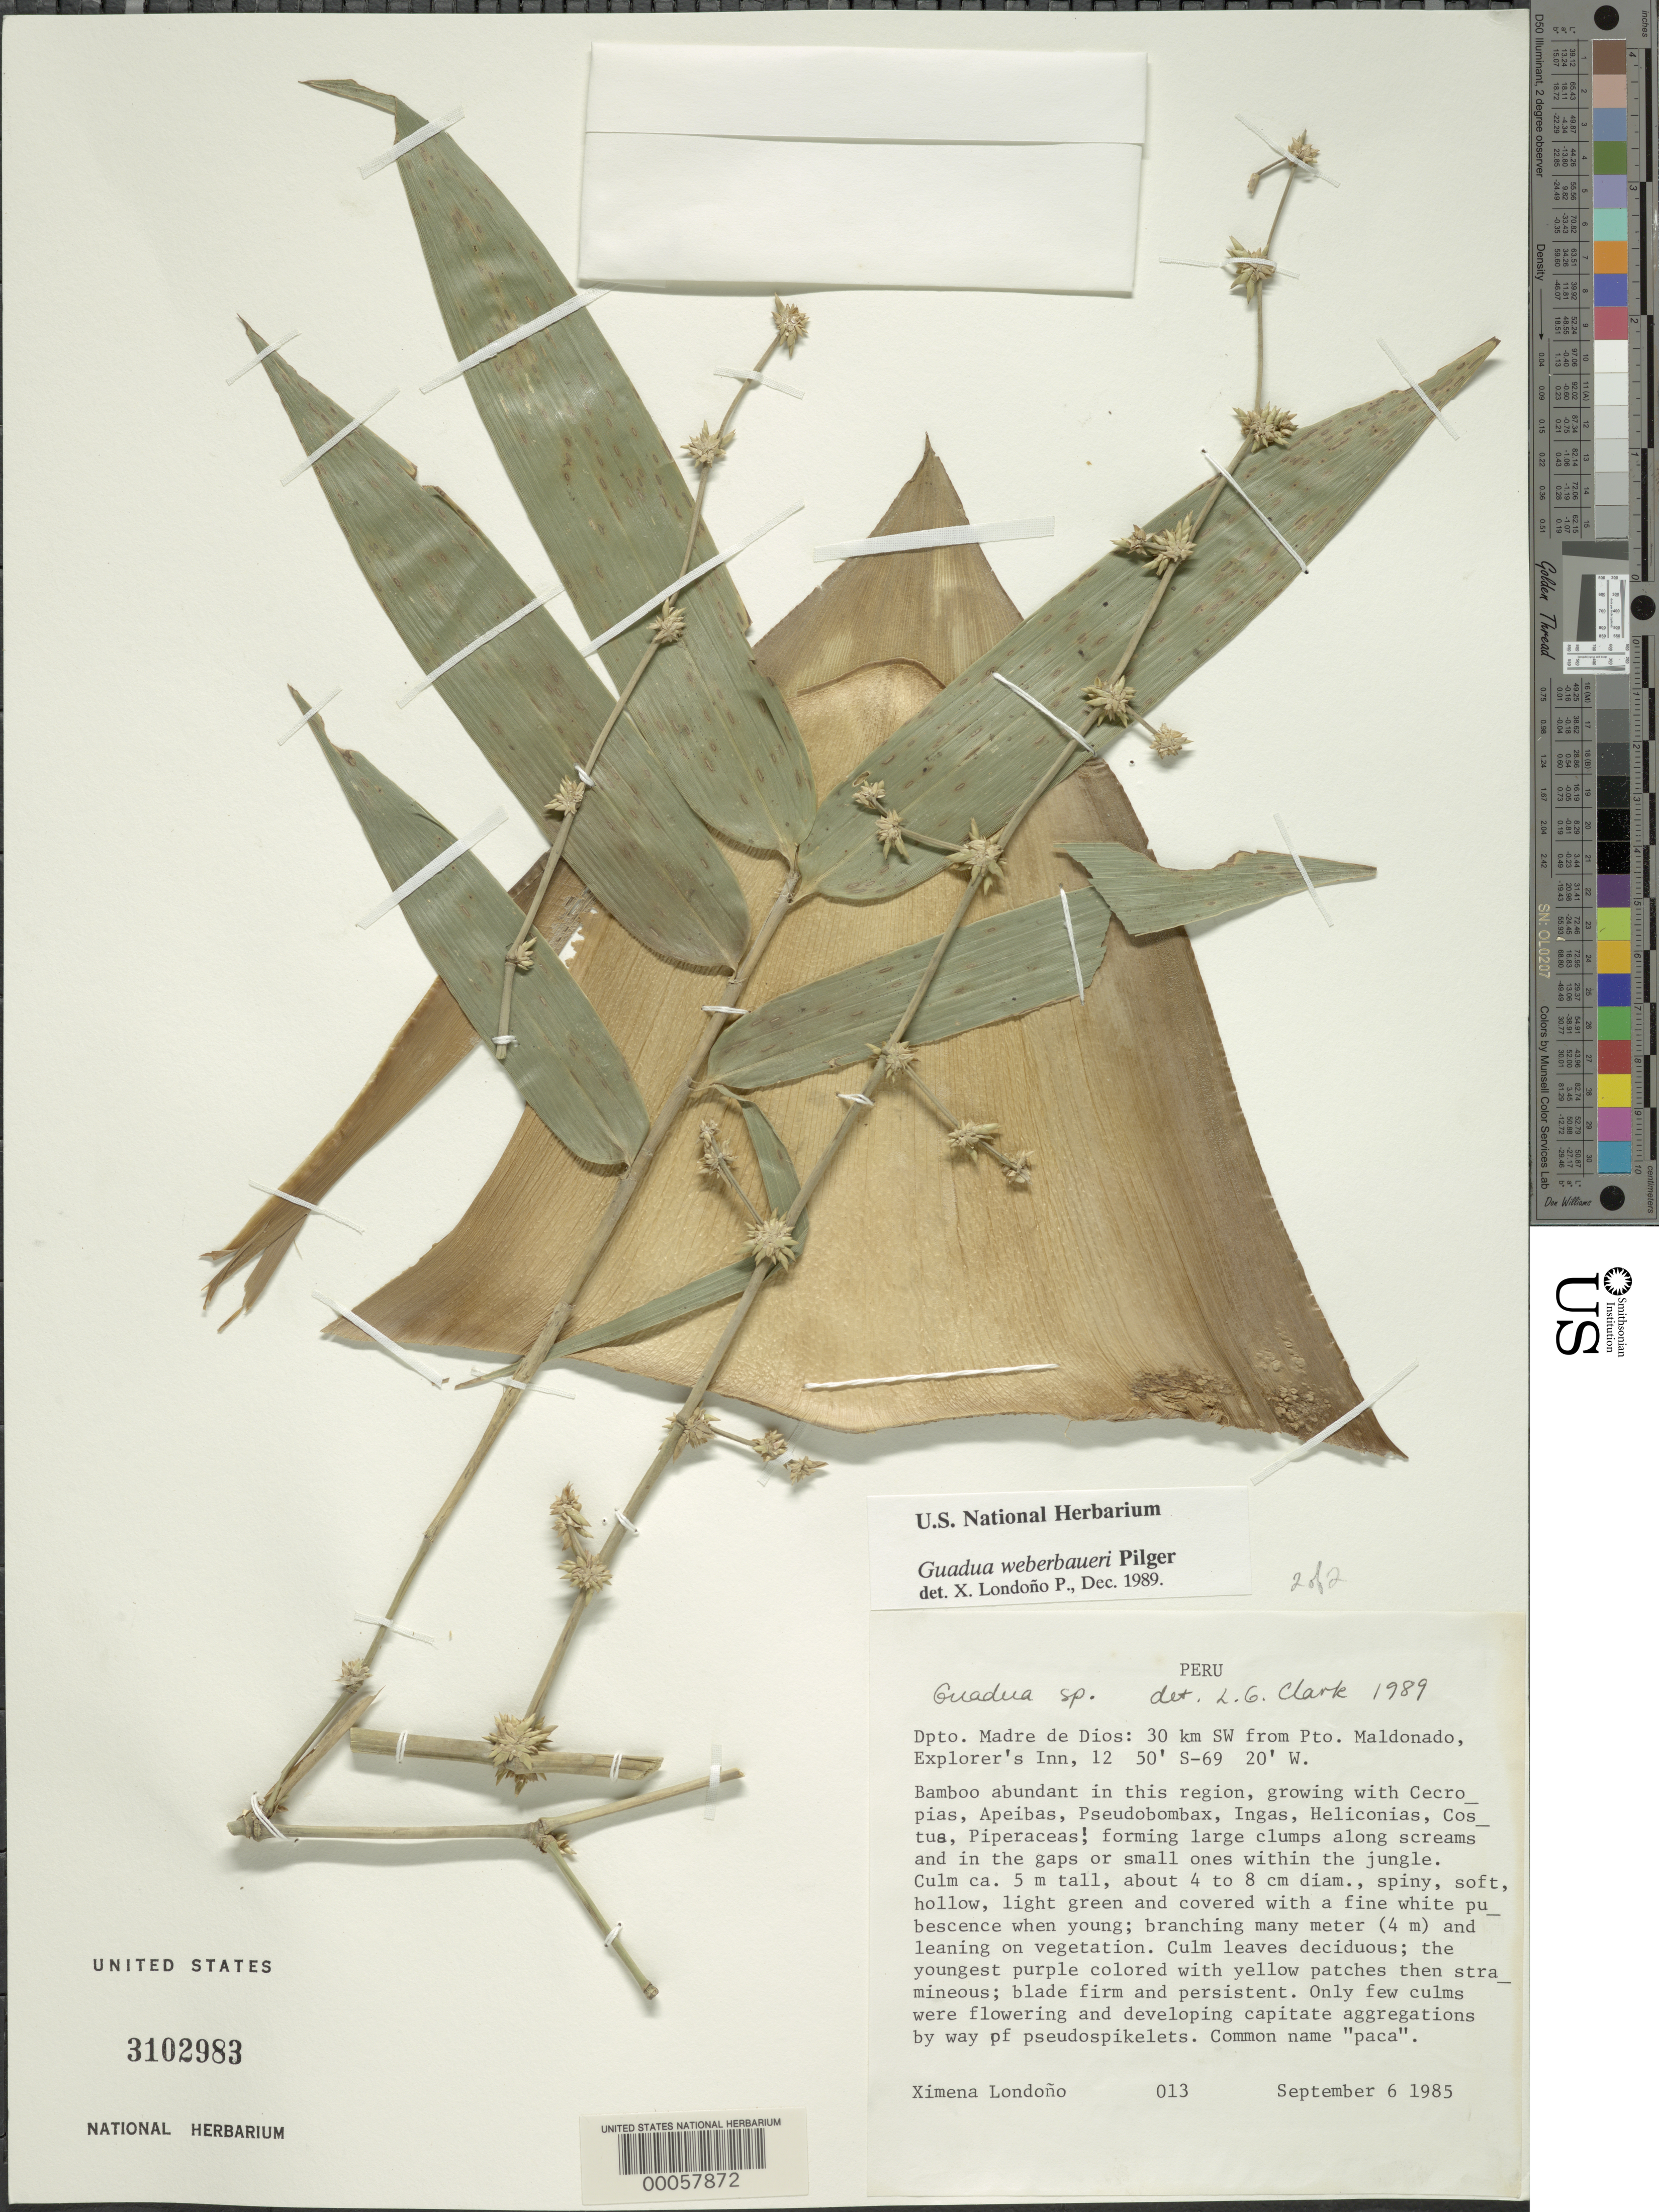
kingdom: Plantae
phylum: Tracheophyta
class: Liliopsida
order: Poales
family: Poaceae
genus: Guadua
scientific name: Guadua weberbaueri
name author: Pilg.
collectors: X. Londoño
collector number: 85-013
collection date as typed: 06 Sep 1985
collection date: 1985-09-06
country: Peru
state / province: Madre de Dios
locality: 30 km sw from pto. maldonado, explorer's inn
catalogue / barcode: US 3102983